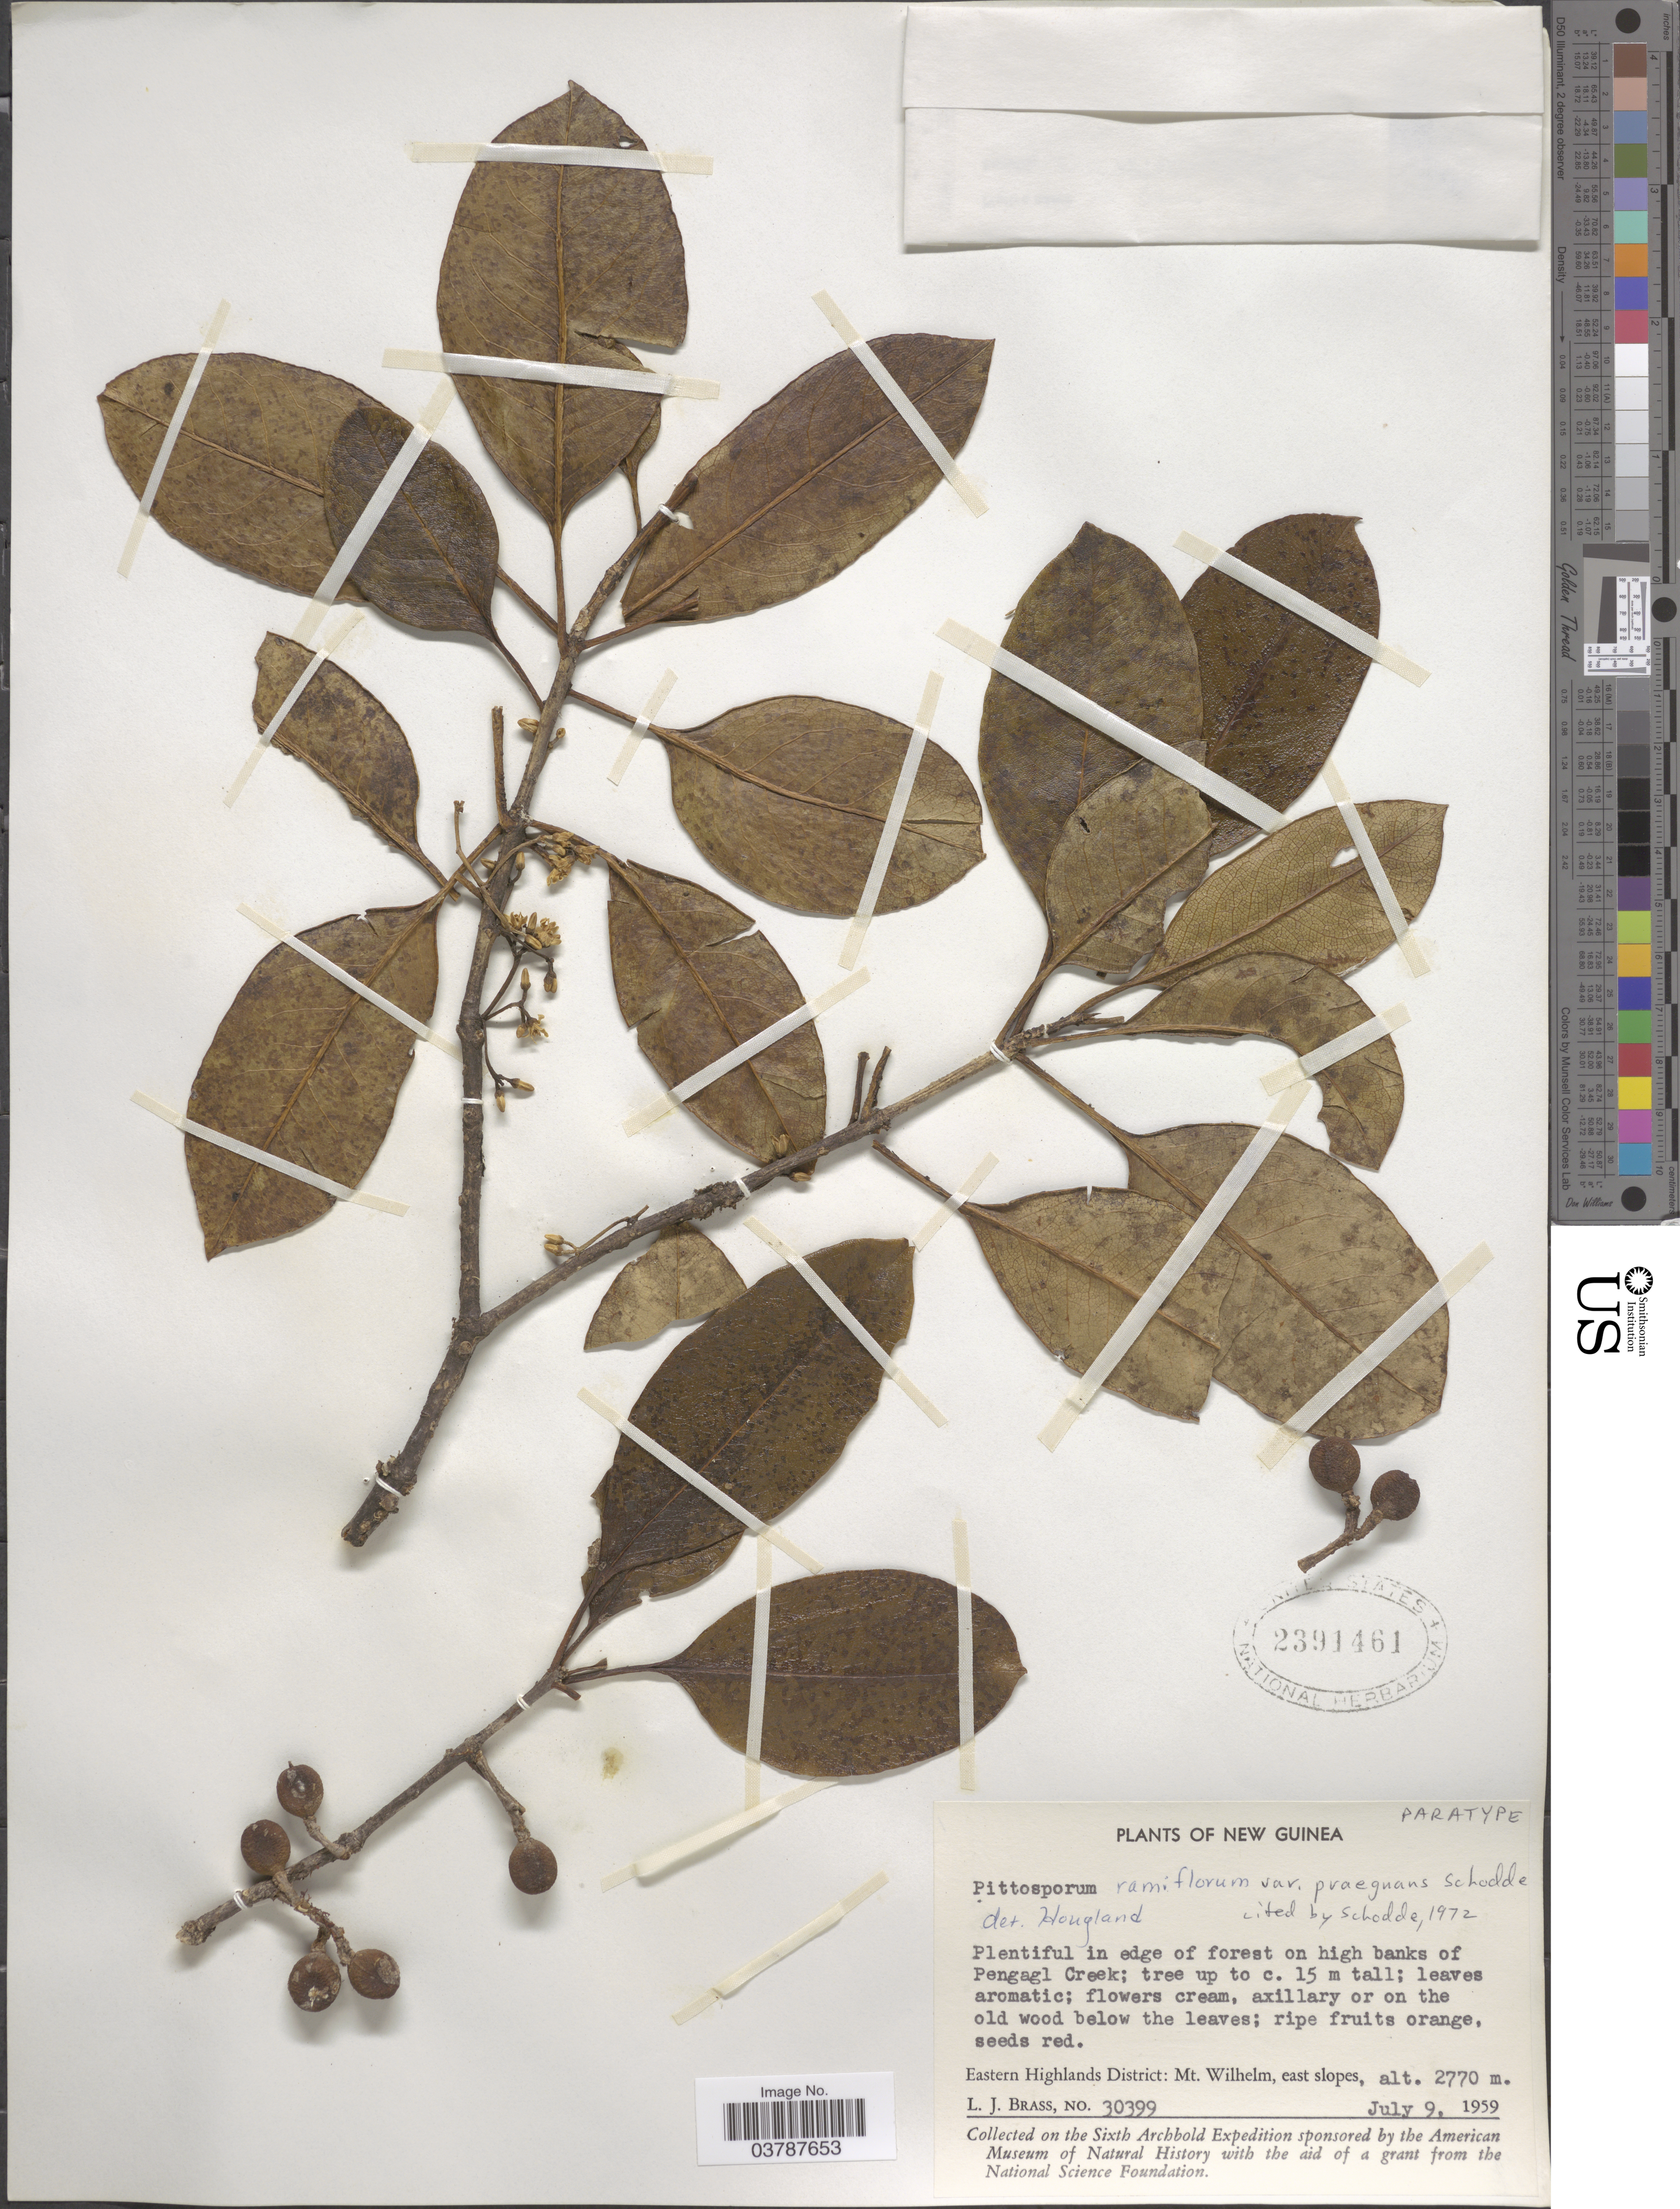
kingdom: Plantae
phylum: Tracheophyta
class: Magnoliopsida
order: Apiales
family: Pittosporaceae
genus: Pittosporum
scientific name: Pittosporum ramiflorum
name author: (Zoll. & Mor.) Zoll.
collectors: L. J. Brass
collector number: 30399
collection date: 1959-07-09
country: Papua New Guinea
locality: New Guinea. Eastern Highlands District: Mt. Wilhelm, east slopes.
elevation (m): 2770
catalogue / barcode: US 2391461